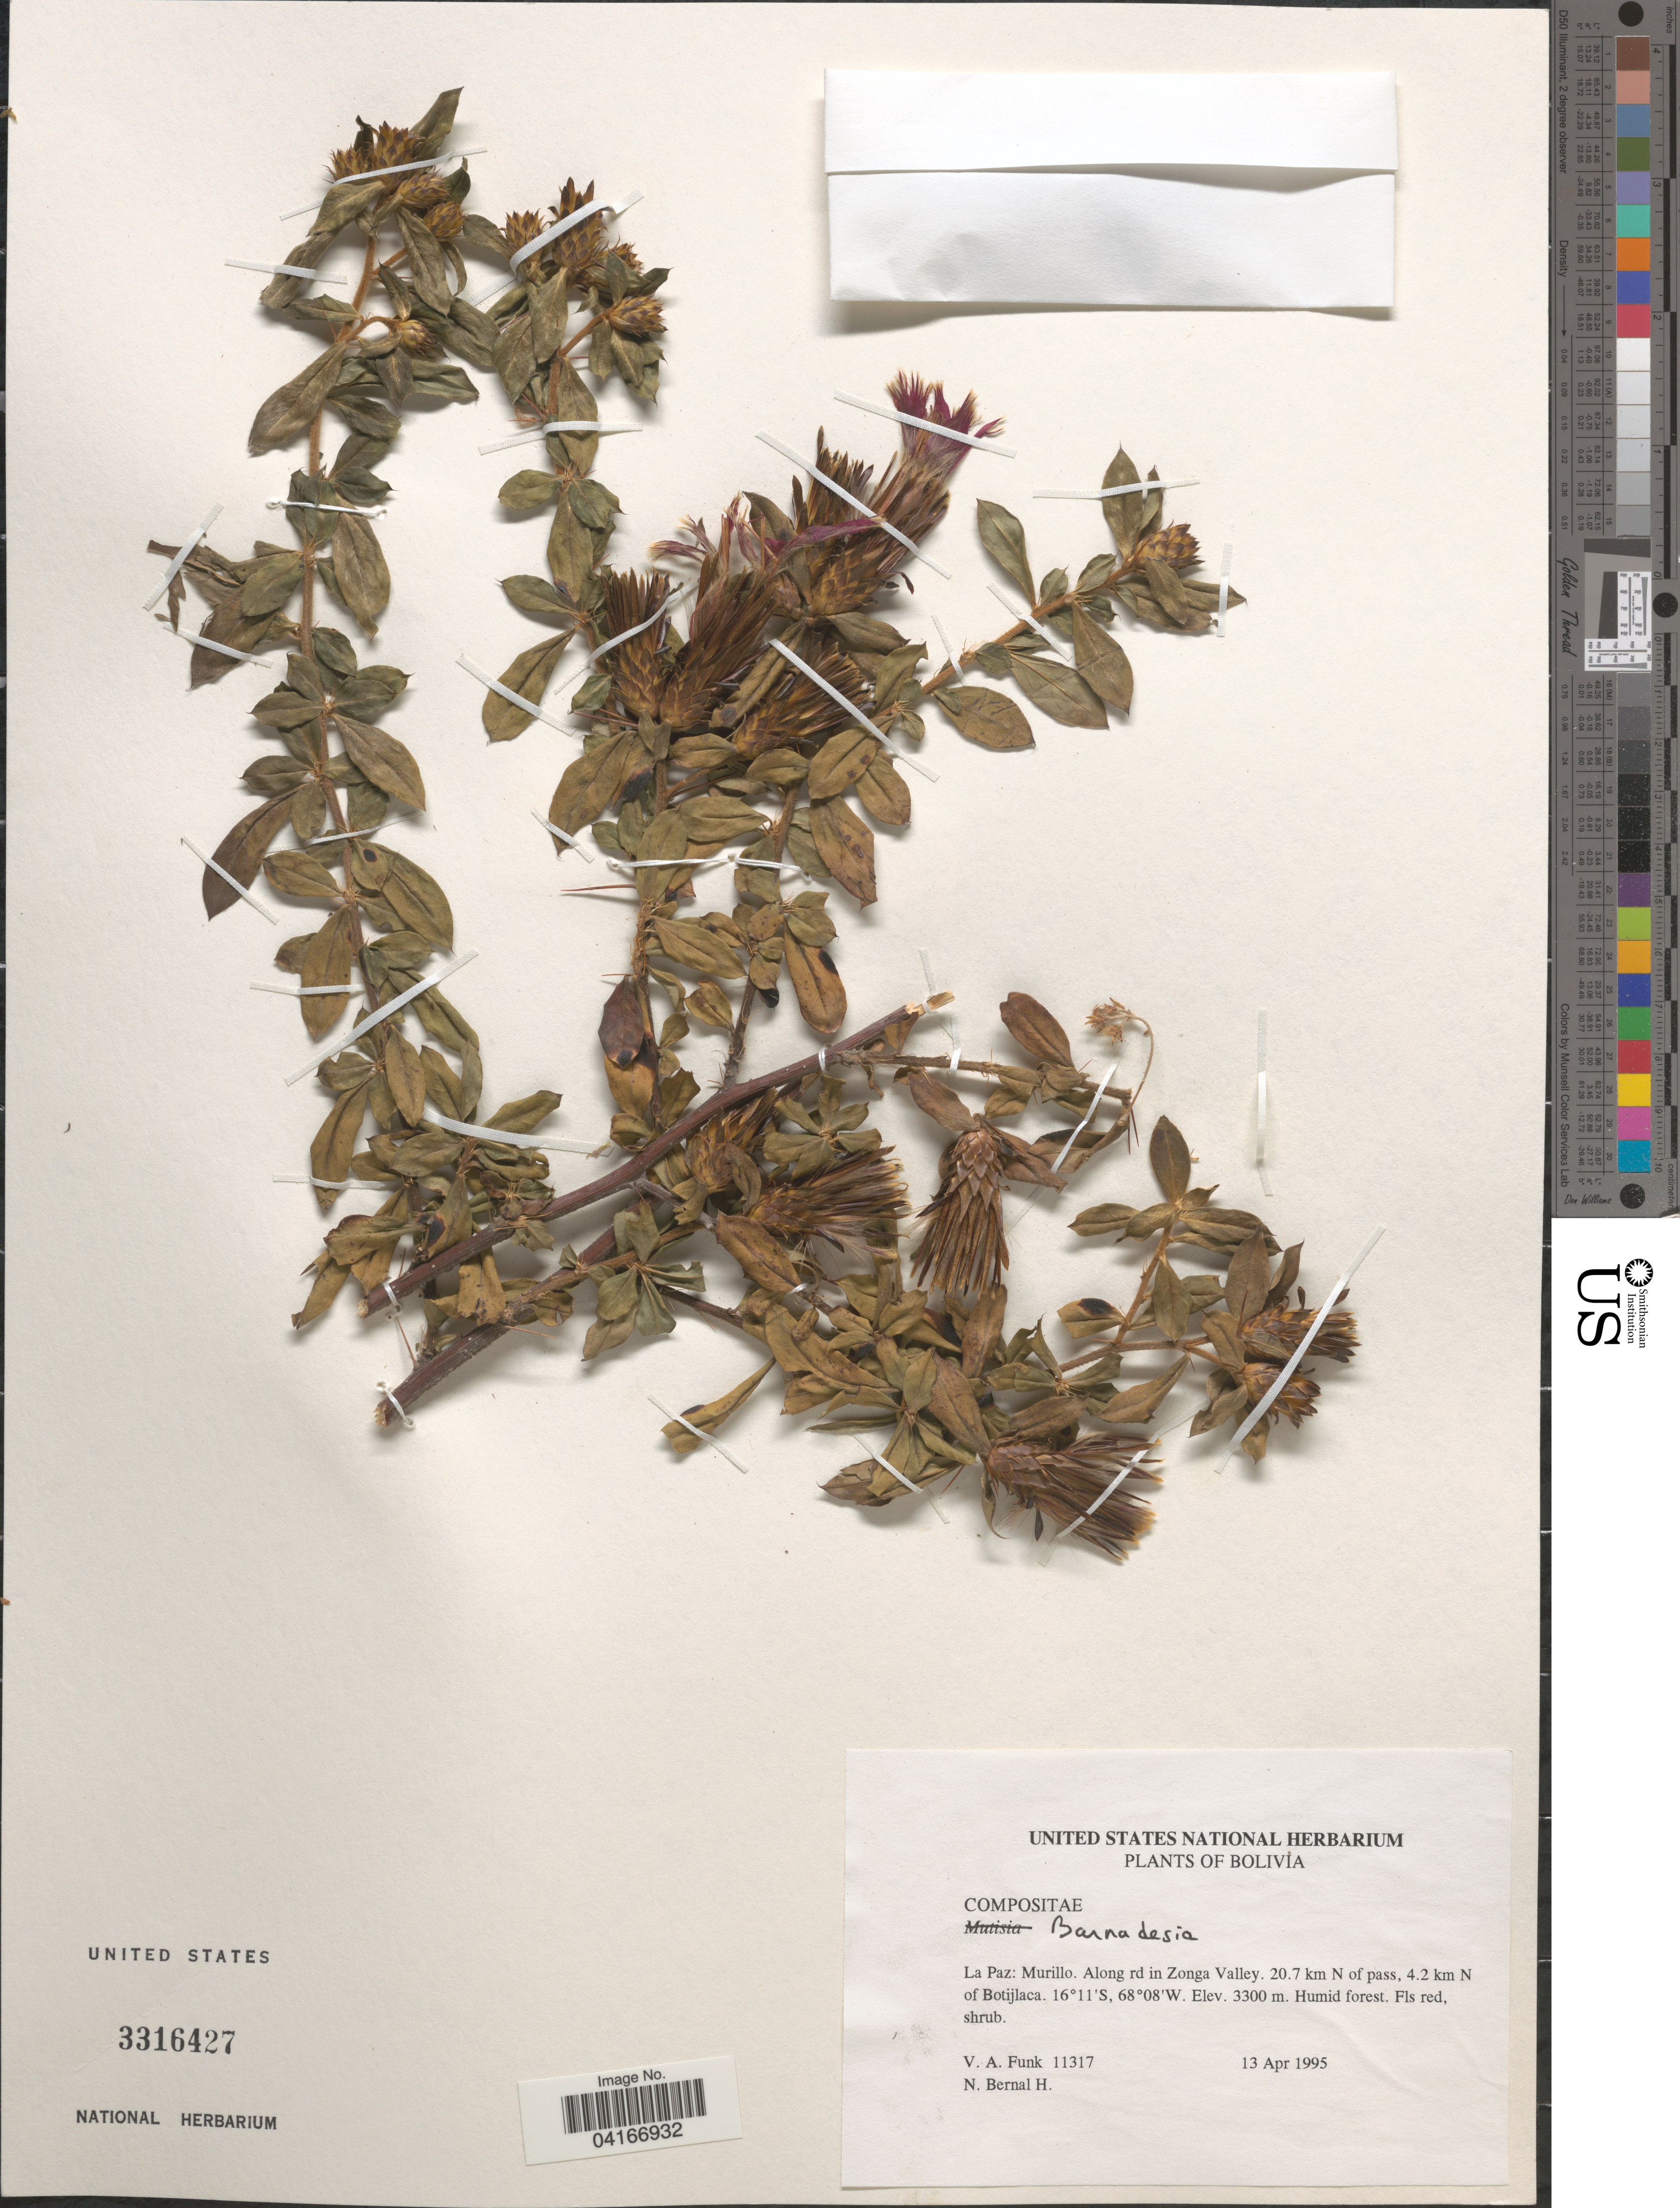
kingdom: Plantae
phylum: Tracheophyta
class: Magnoliopsida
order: Asterales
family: Asteraceae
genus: Barnadesia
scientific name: Barnadesia sp.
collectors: V. Funk & N. Bernal H.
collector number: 11317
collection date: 1995-04-13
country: Bolivia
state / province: La Paz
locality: Murillo. Along rd in Zonga Valley. 20.7 km N of pass, 4.2 km N of Botijlaca.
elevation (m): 3300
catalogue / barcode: US 3316427